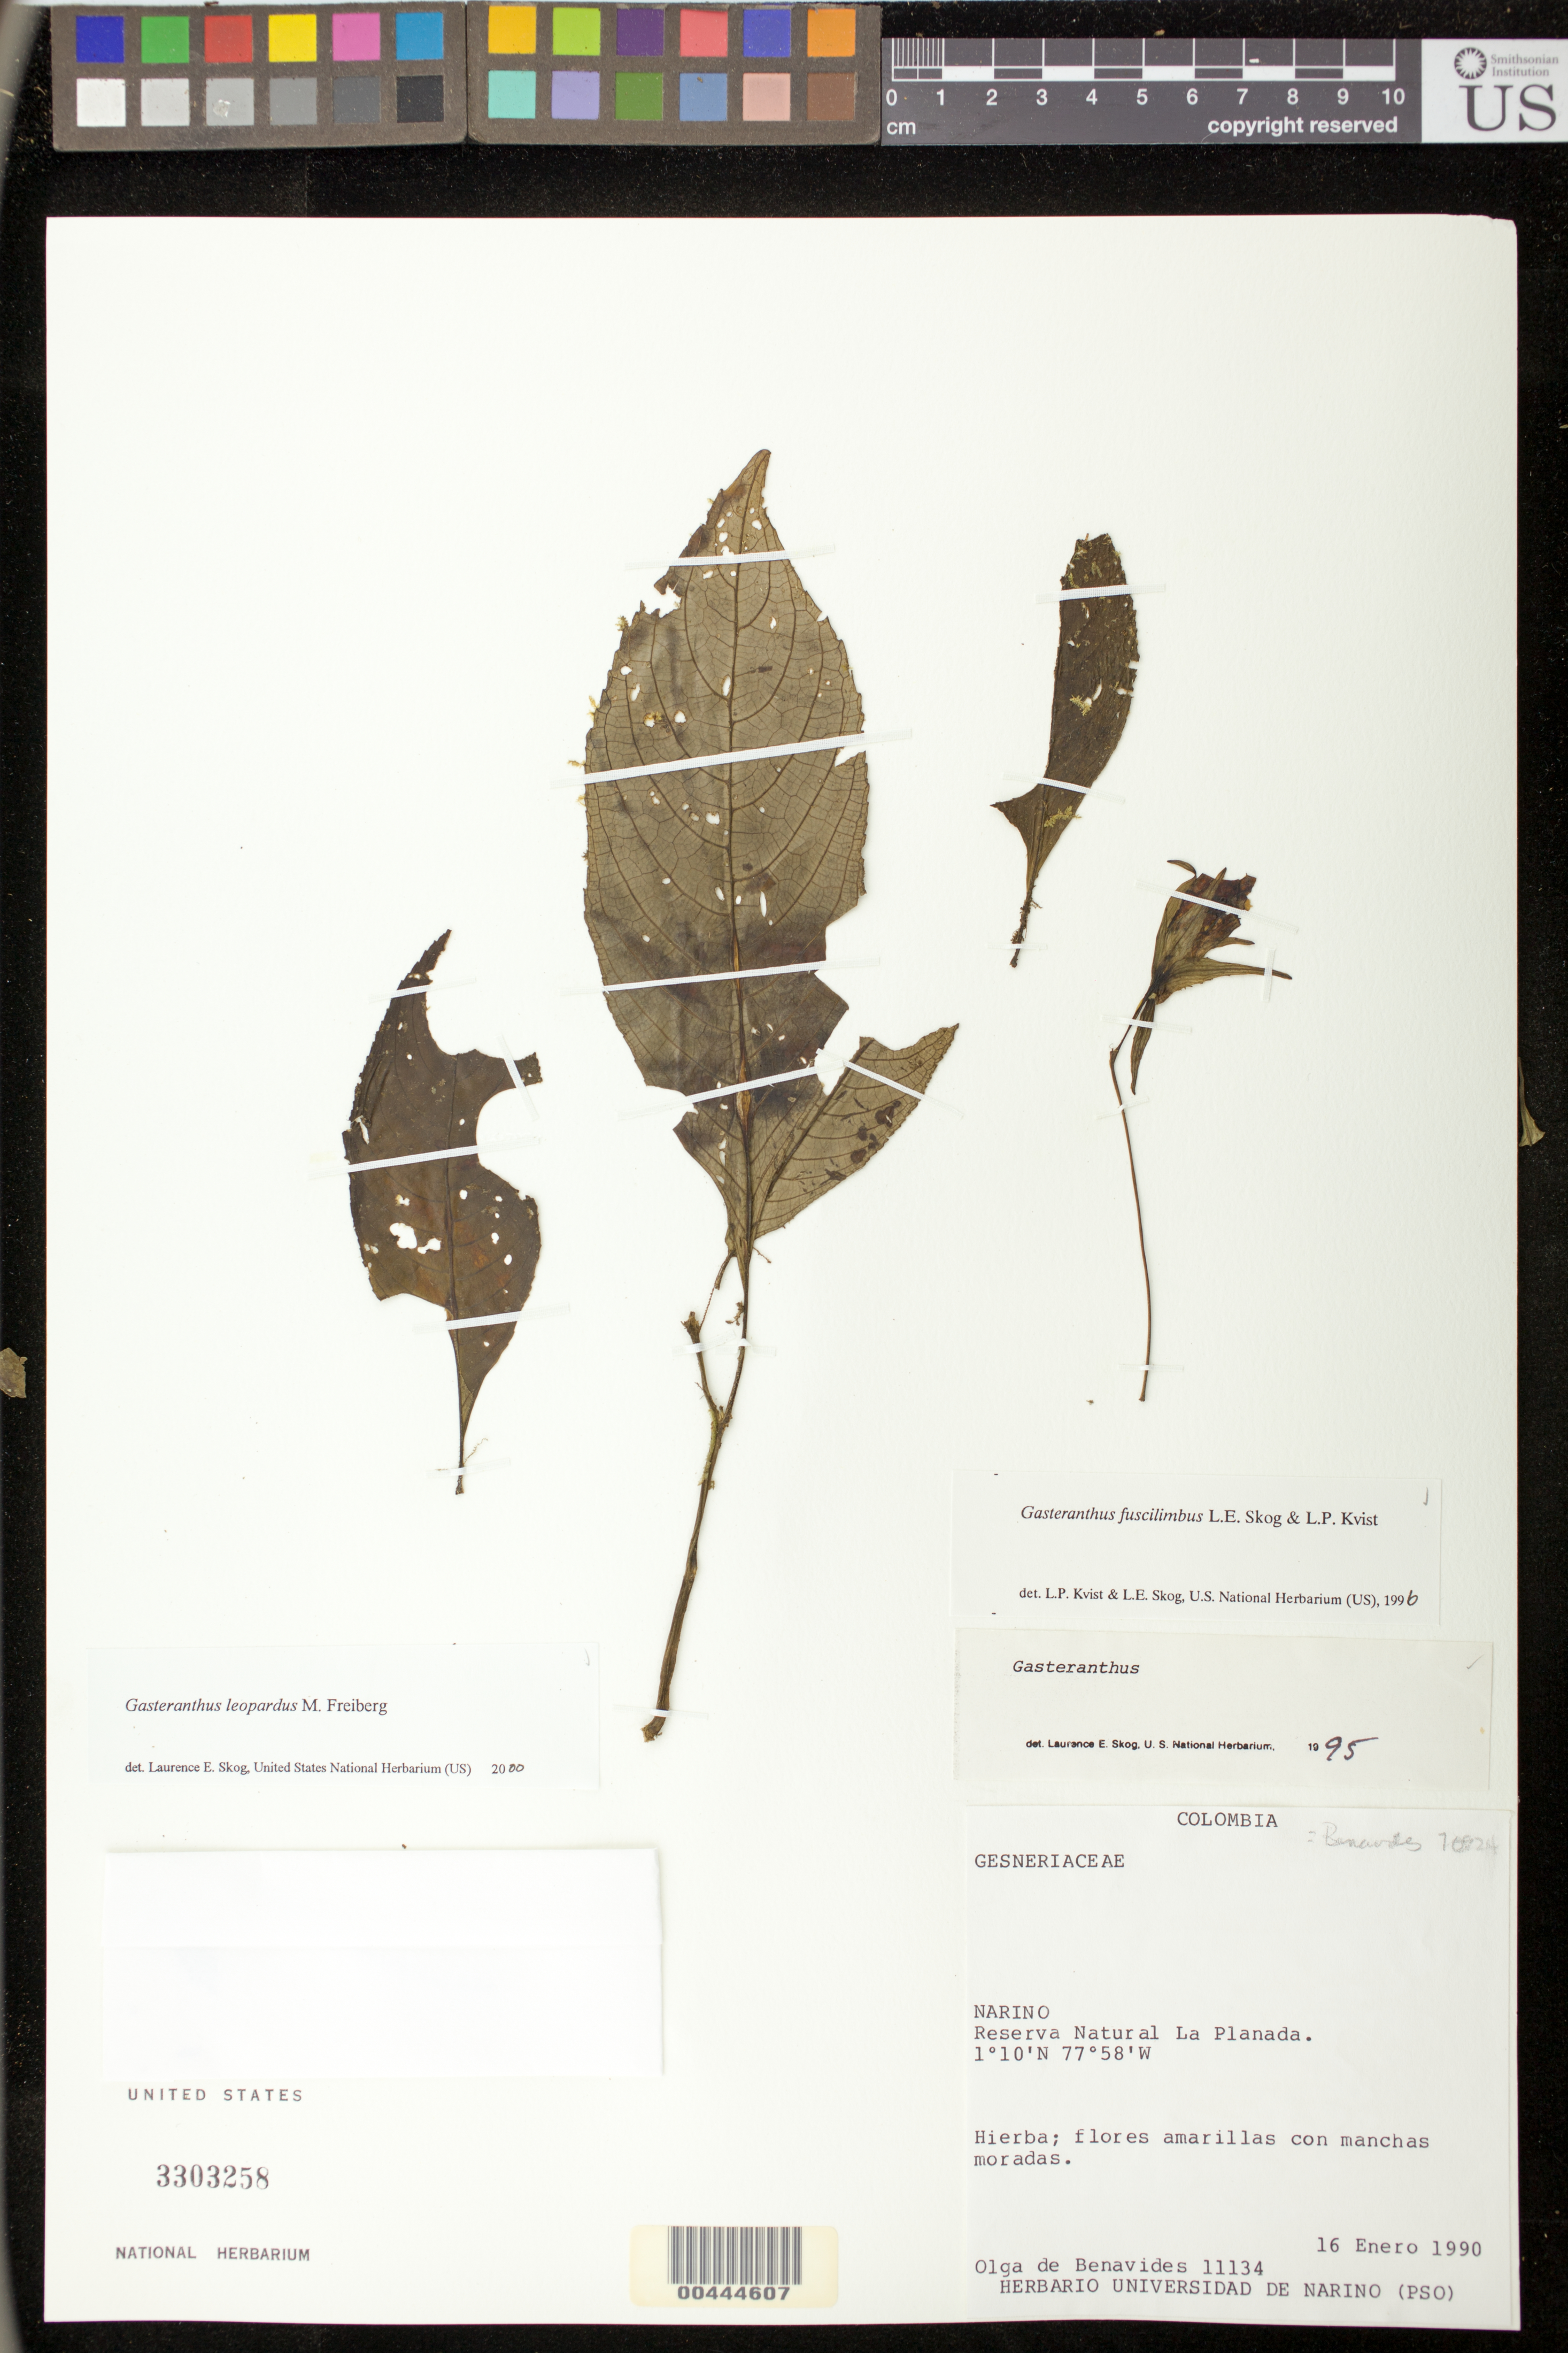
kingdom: Plantae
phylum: Tracheophyta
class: Magnoliopsida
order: Lamiales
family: Gesneriaceae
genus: Gasteranthus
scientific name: Gasteranthus leopardus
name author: M. Freiberg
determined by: Skog, Laurence E.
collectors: Olga S. de Benavides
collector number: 11134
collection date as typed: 16 Jan 1990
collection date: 1990-01-16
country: Colombia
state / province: Nariño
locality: Reserva Natural La Planada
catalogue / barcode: US 3303258